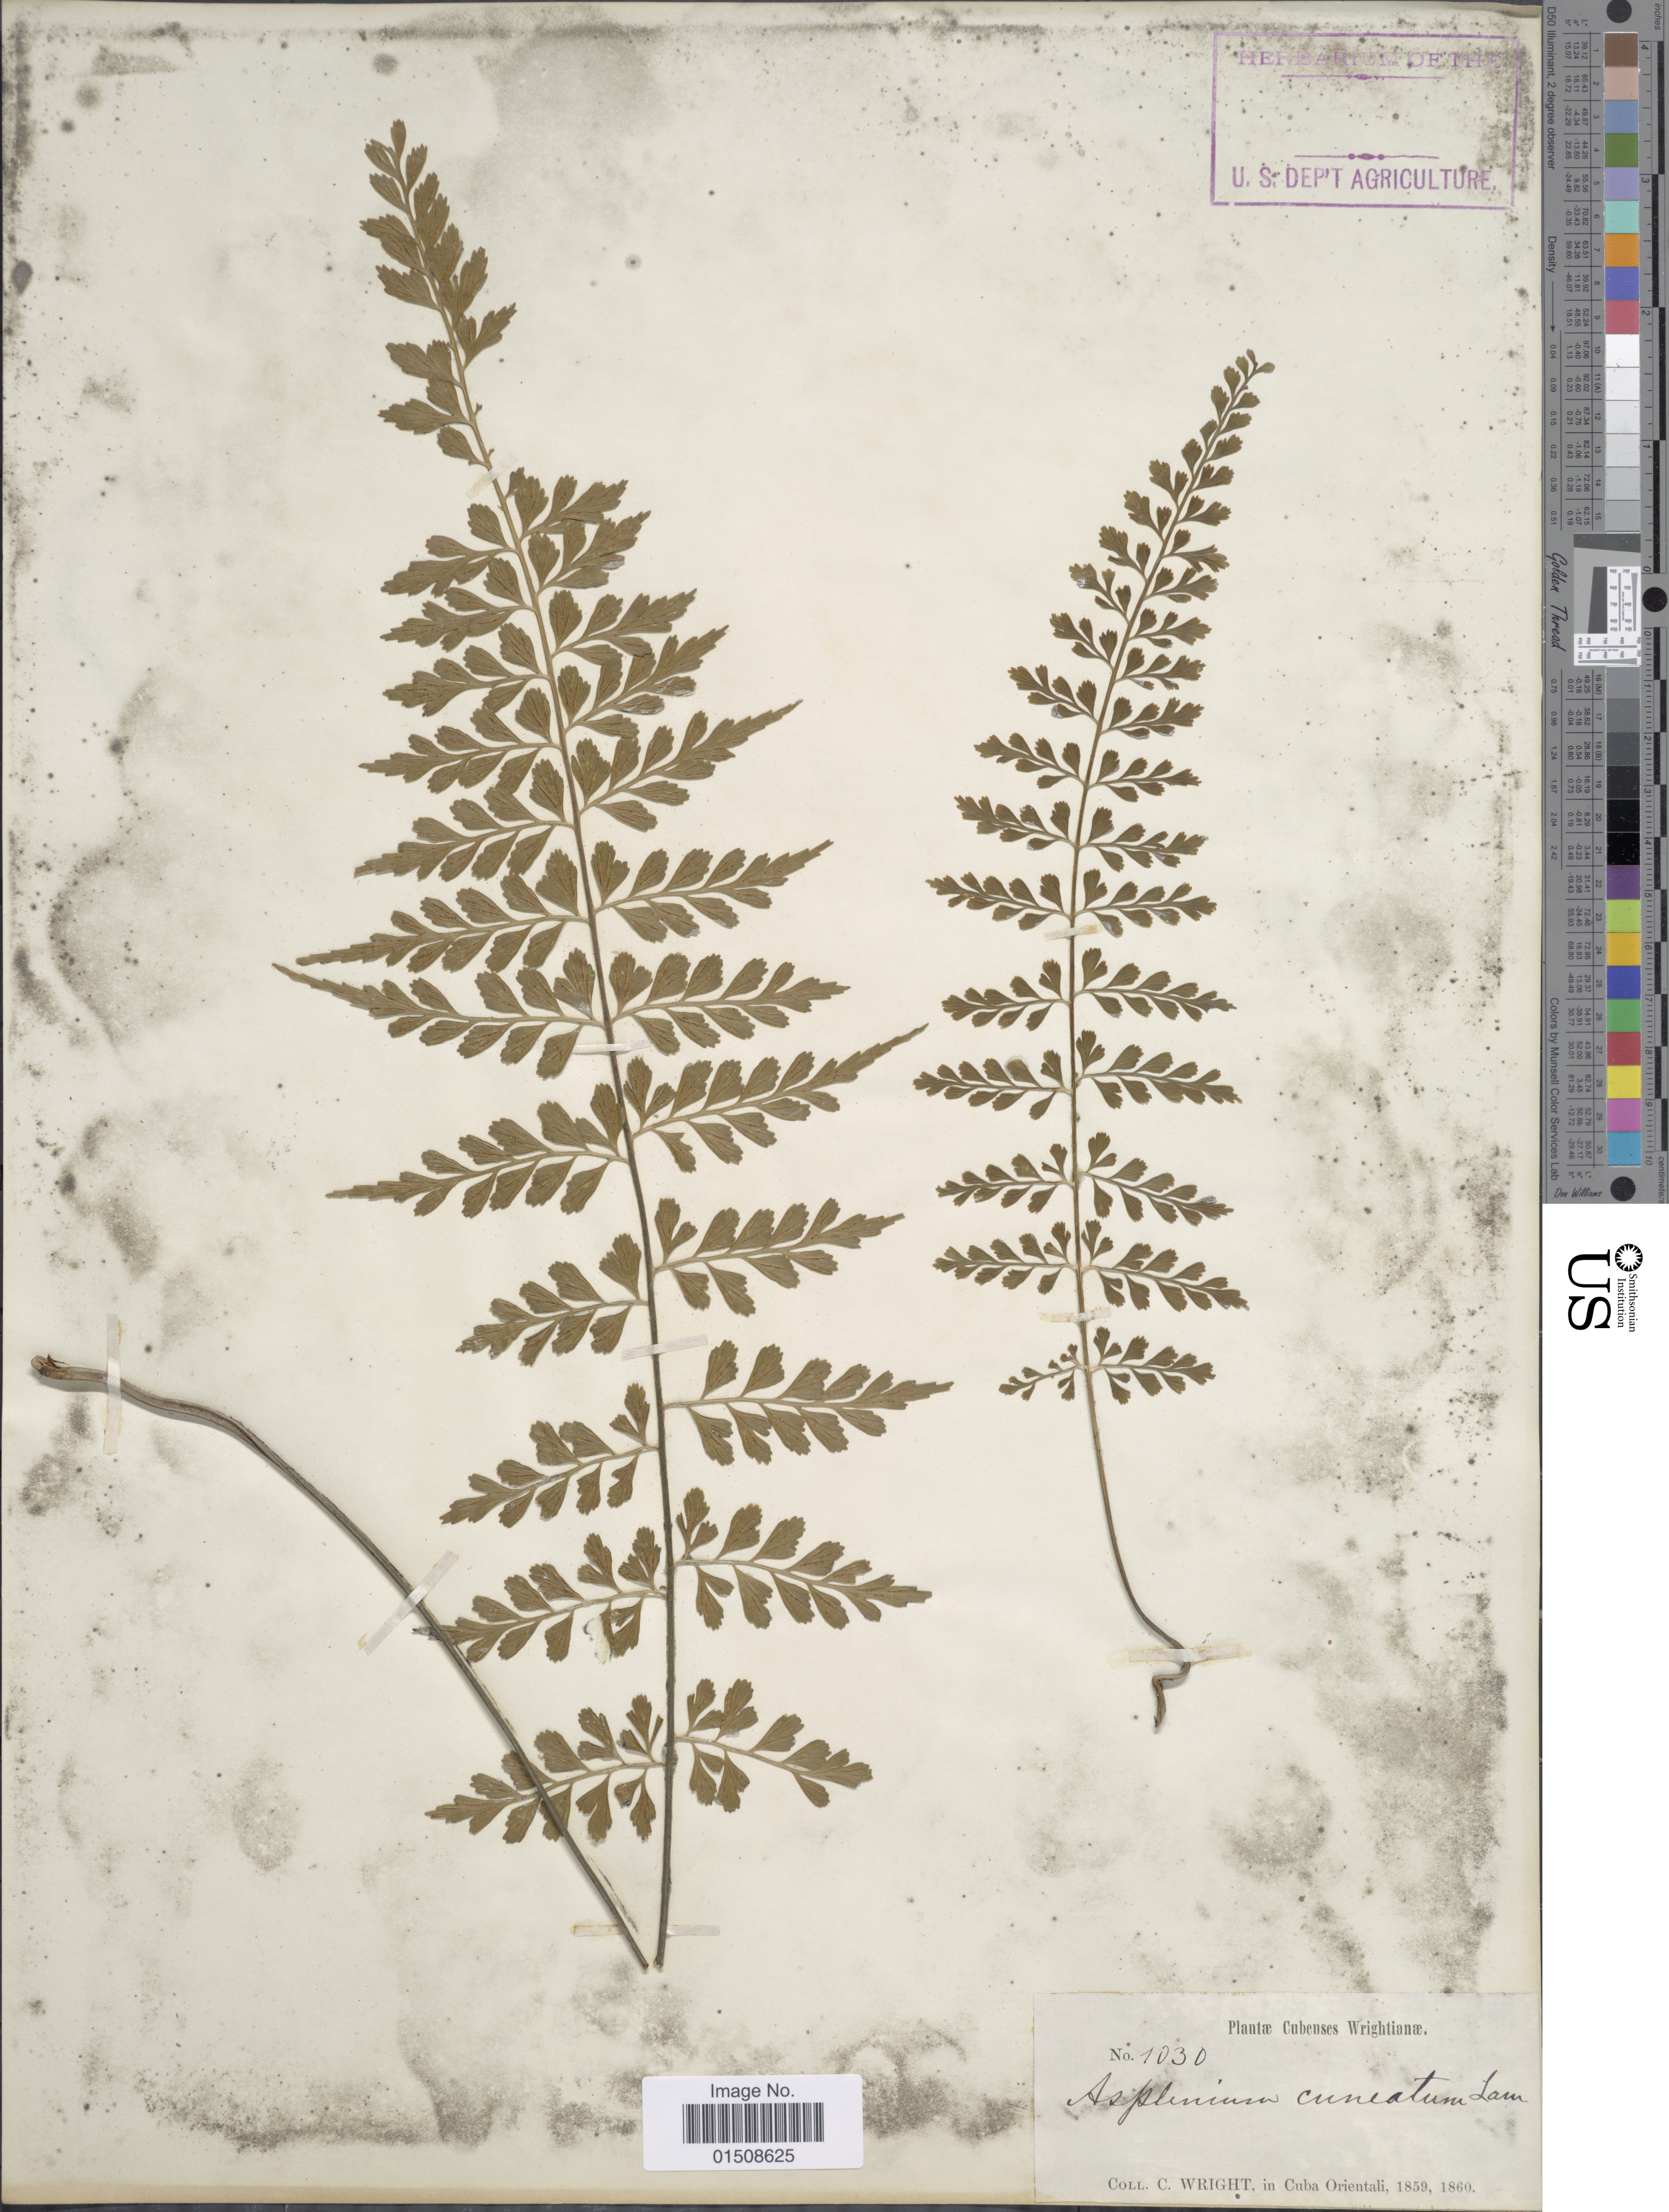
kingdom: Plantae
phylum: Tracheophyta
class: Polypodiopsida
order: Polypodiales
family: Aspleniaceae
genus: Asplenium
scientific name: Asplenium cuneatum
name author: Lam.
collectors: C. Wright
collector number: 1030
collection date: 1859/1860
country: Cuba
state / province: Oriente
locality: Cubenses Wrightianae. In Cuba Orientali.